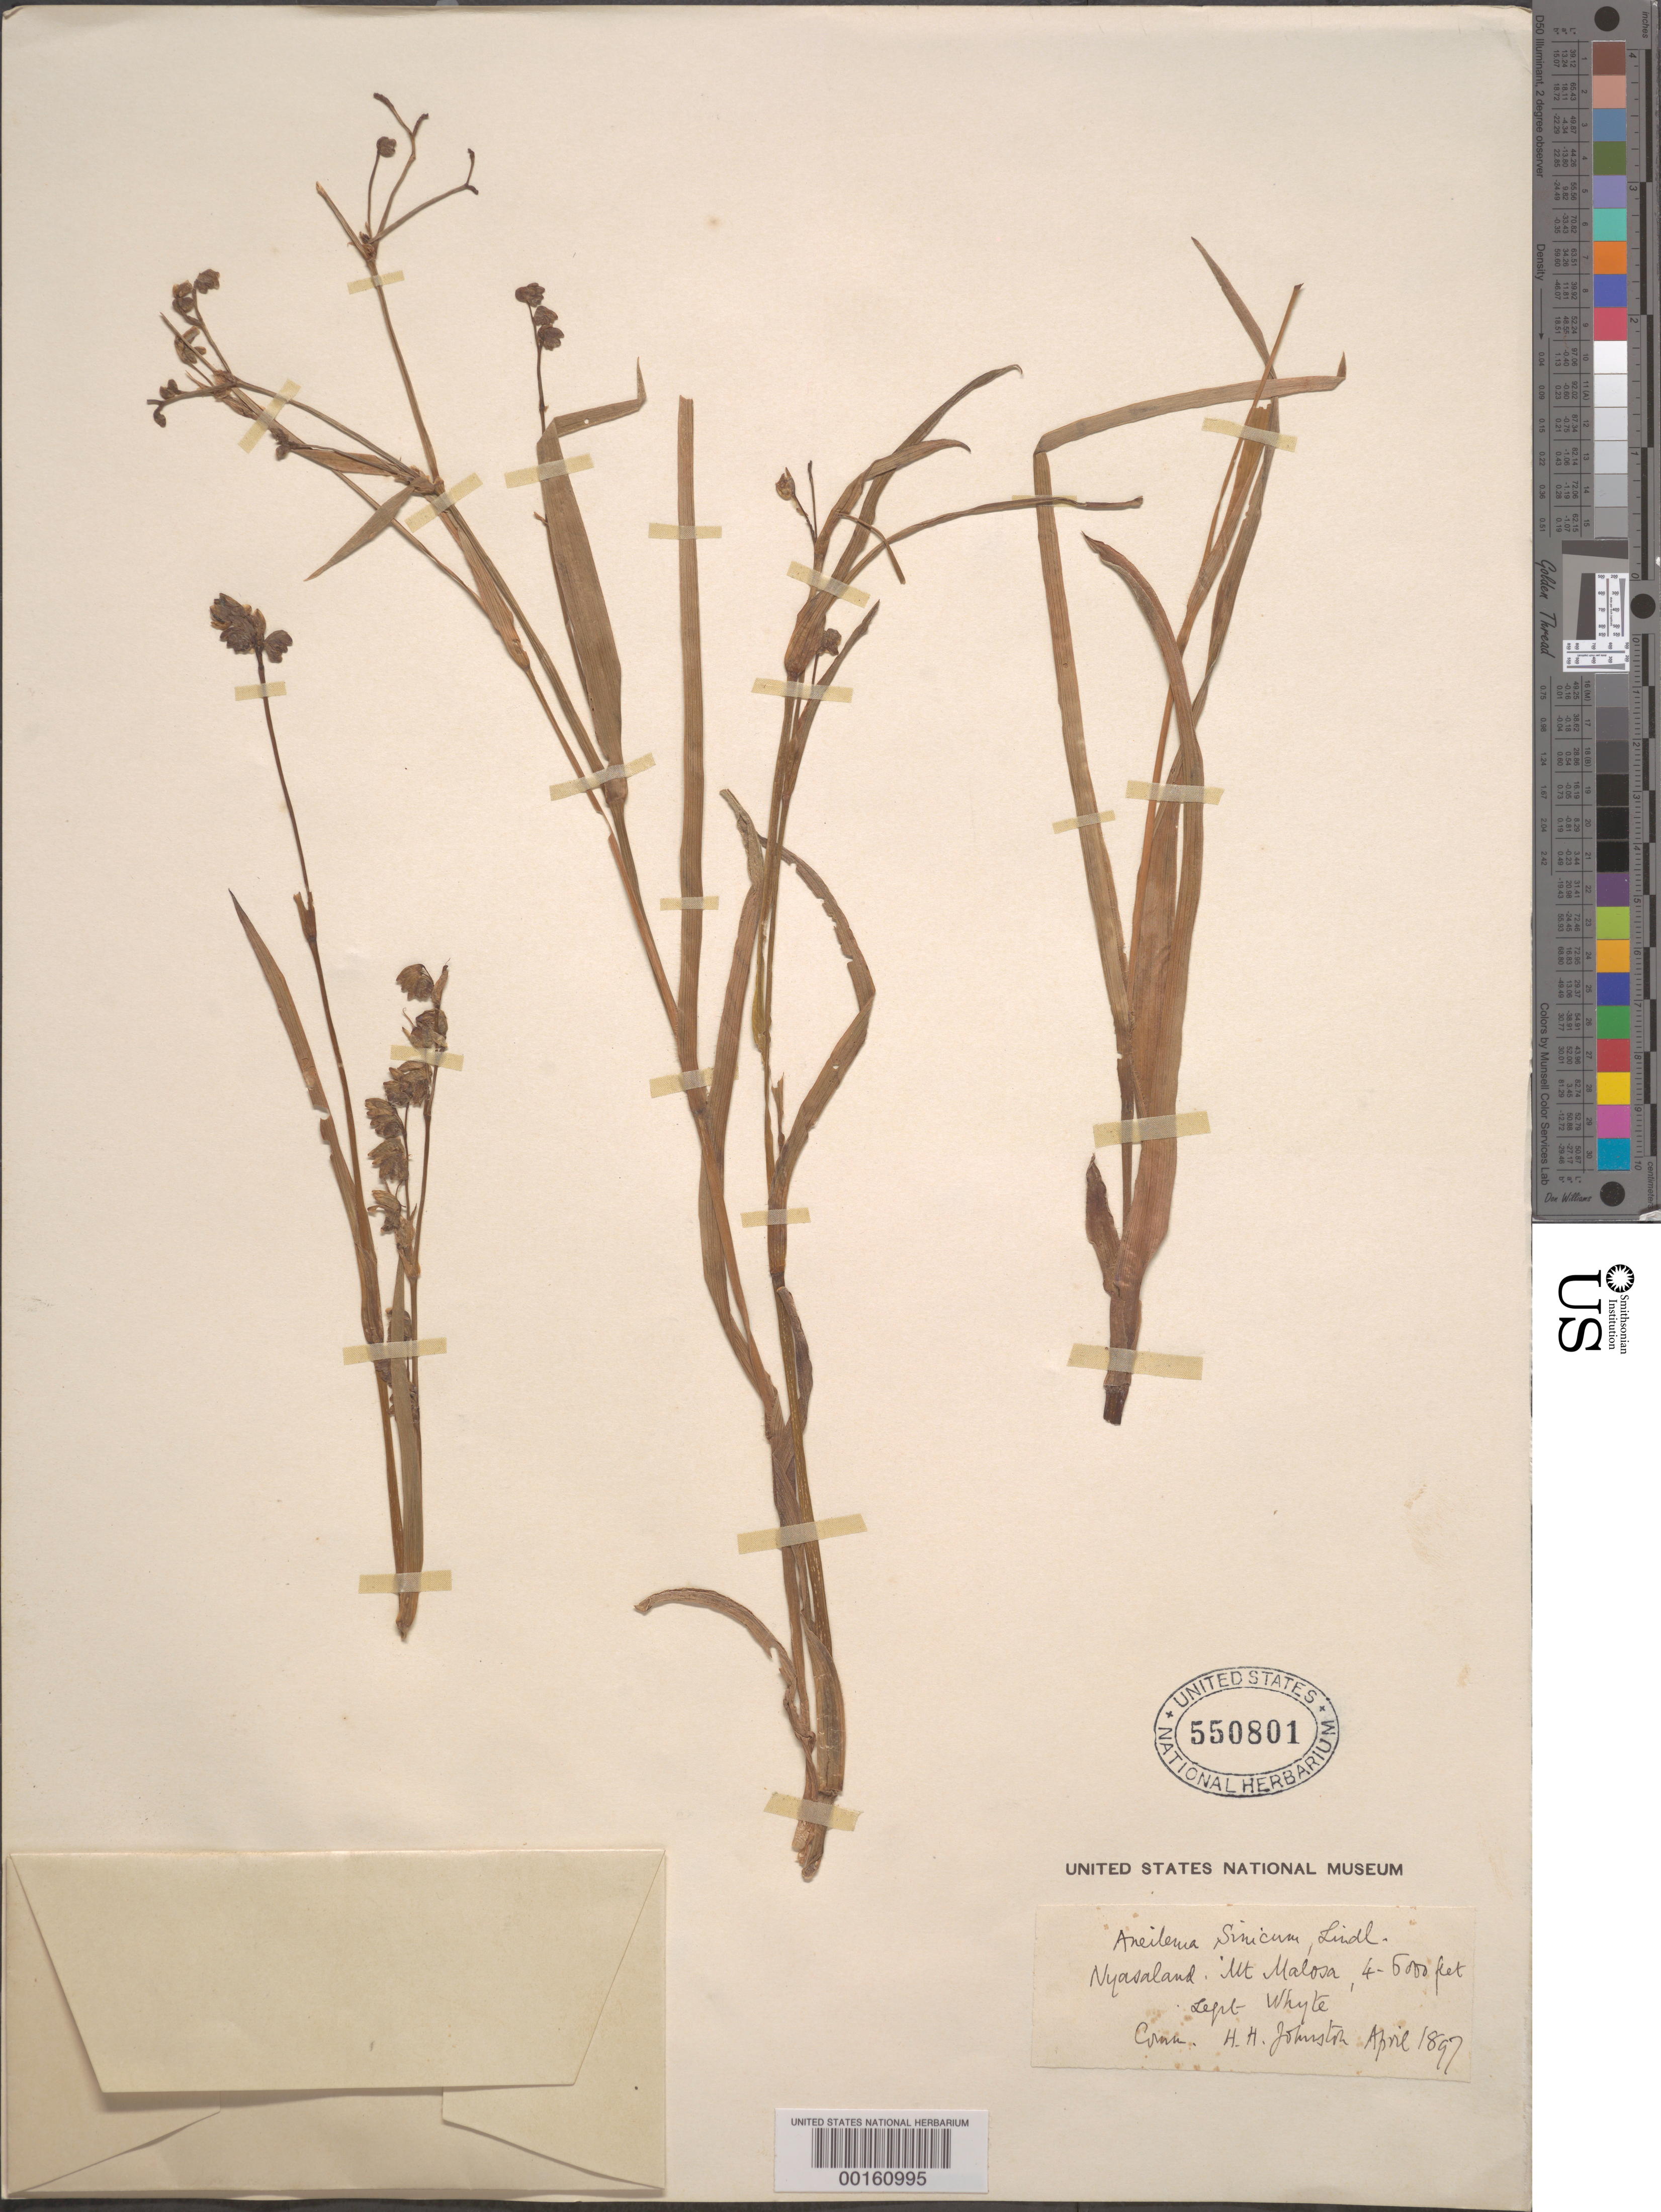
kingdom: Plantae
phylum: Tracheophyta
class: Liliopsida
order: Commelinales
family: Commelinaceae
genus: Murdannia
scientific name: Murdannia simplex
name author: (Vahl) Brenan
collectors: H. H. Johnston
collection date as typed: Apr 1897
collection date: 1897-04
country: Malawi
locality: Mt. malosa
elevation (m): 1220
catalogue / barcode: US 550801